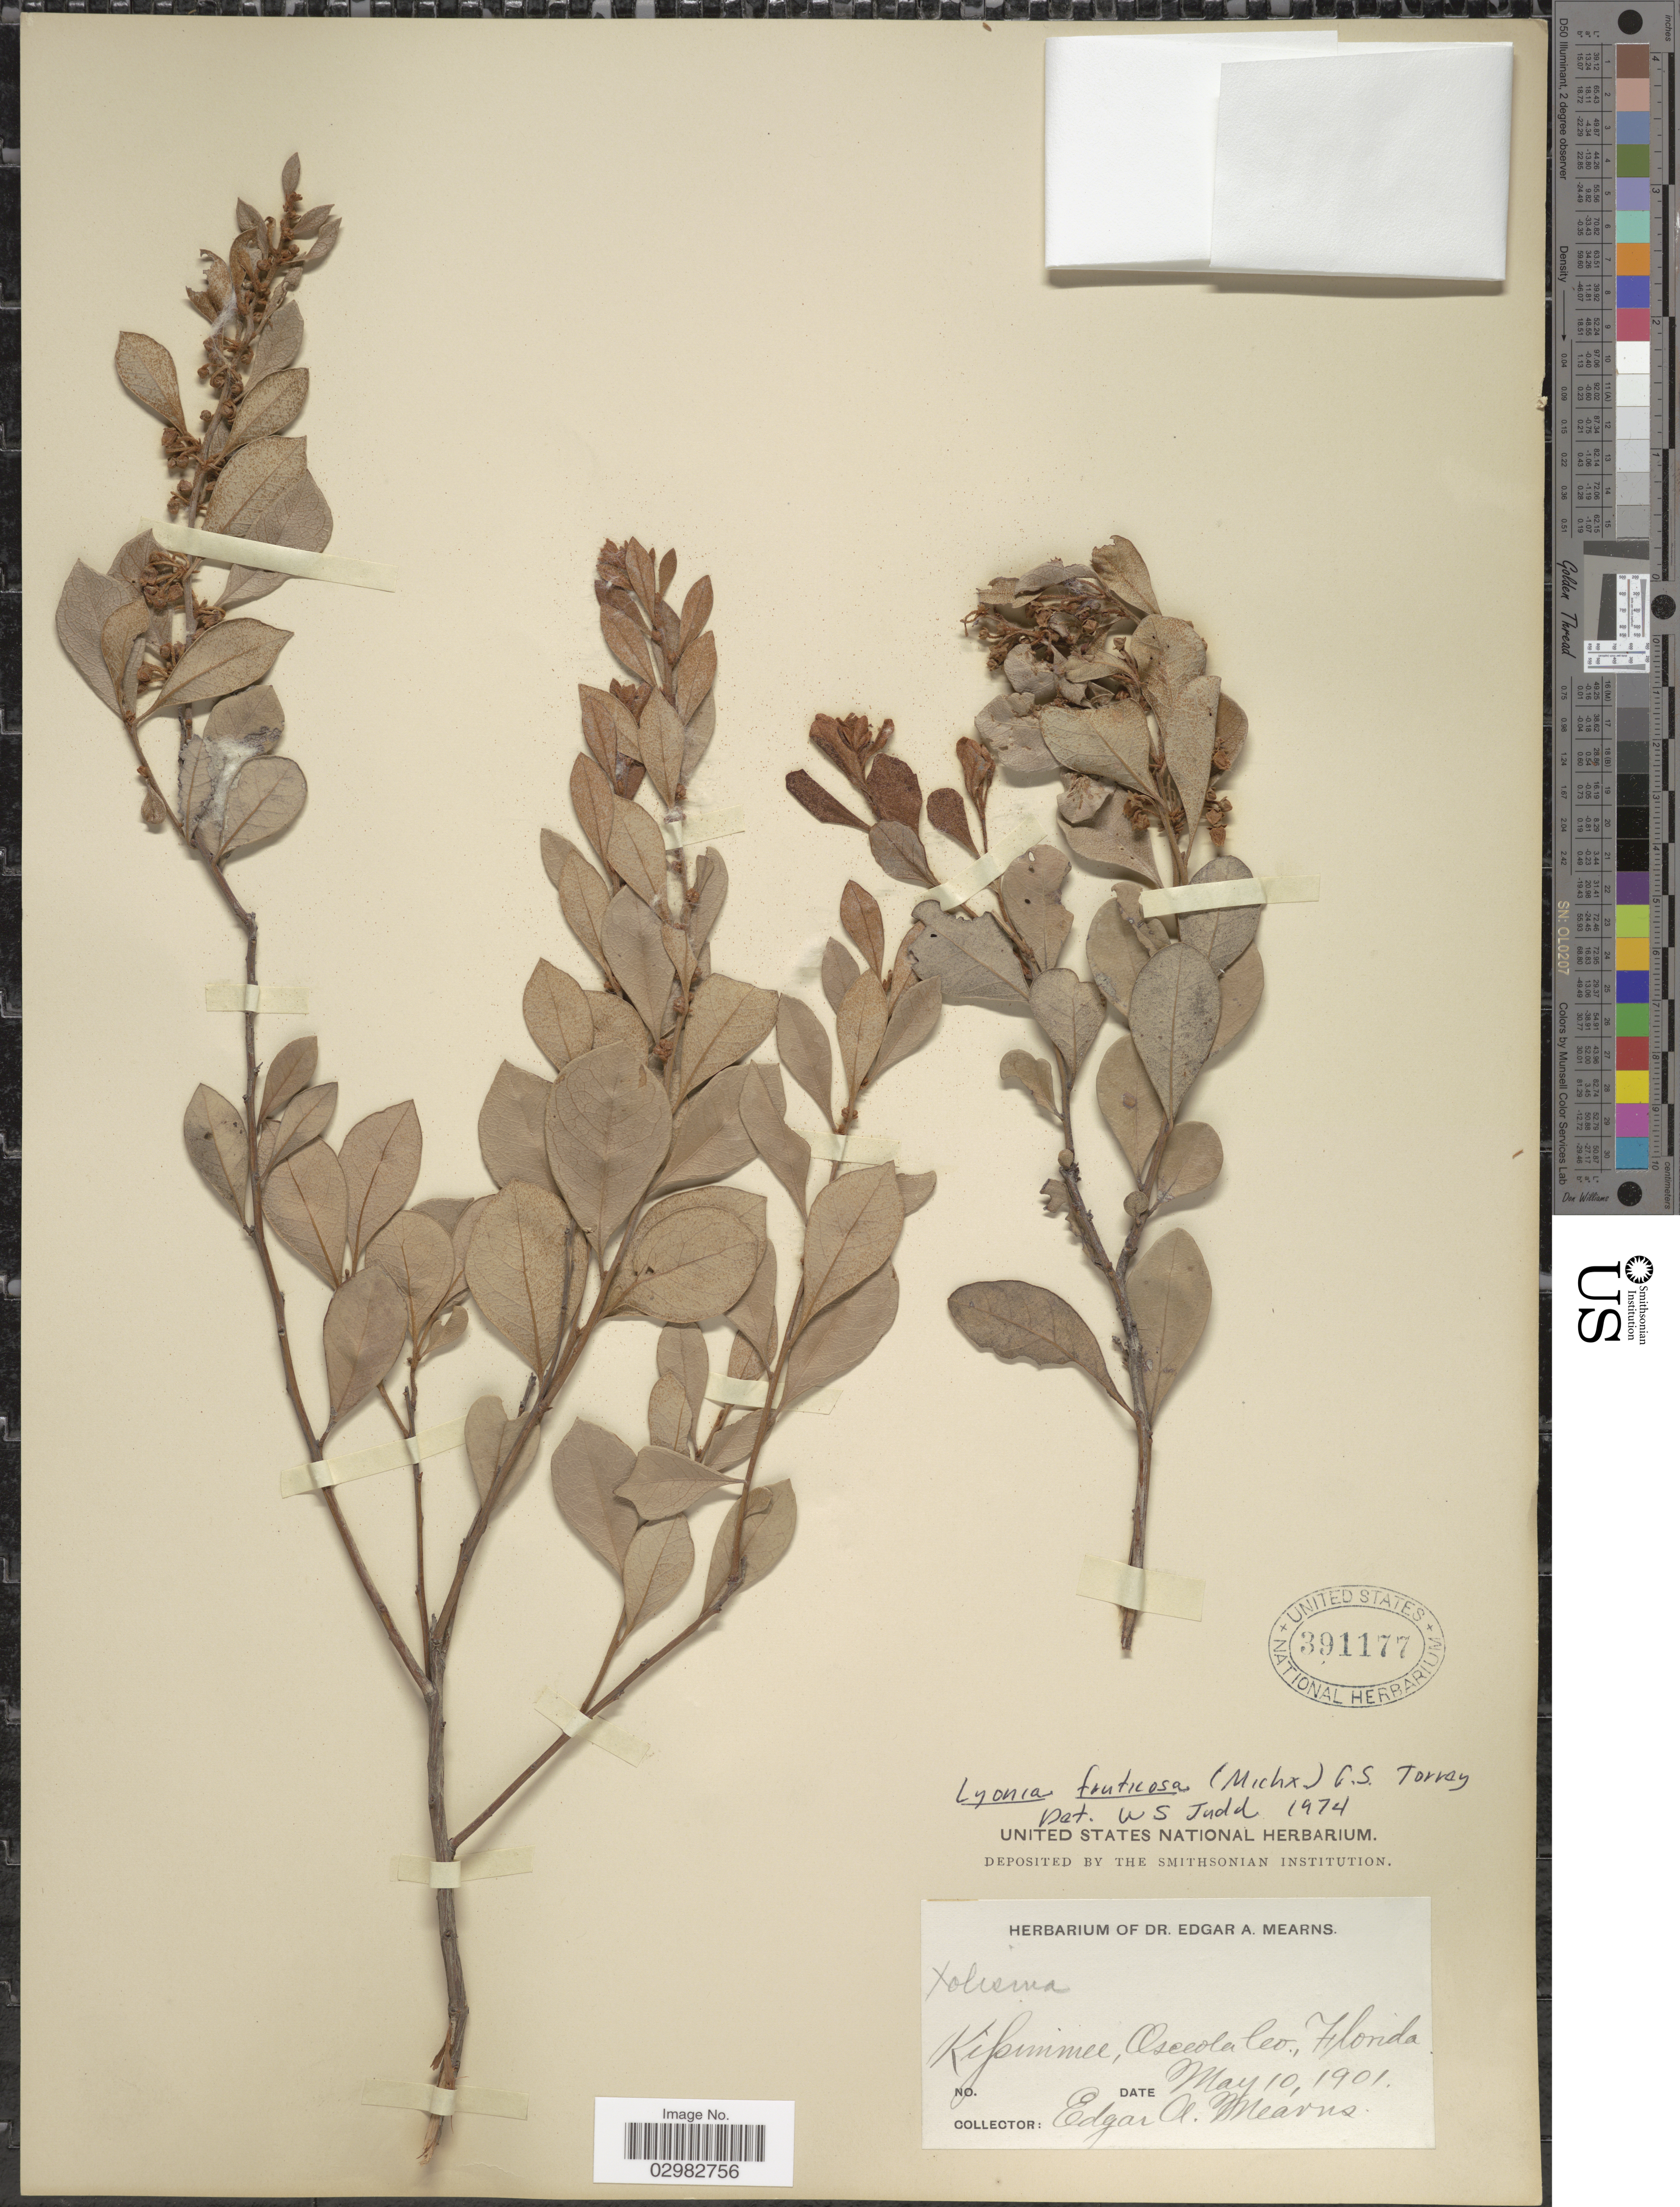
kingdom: Plantae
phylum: Tracheophyta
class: Magnoliopsida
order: Ericales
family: Ericaceae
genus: Lyonia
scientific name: Lyonia fruticosa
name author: (Michx.) G.S. Torr.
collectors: E. A. Mearns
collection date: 1901-05-10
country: United States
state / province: Florida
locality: Kissimmee, Osceola Co.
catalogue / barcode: US 391177